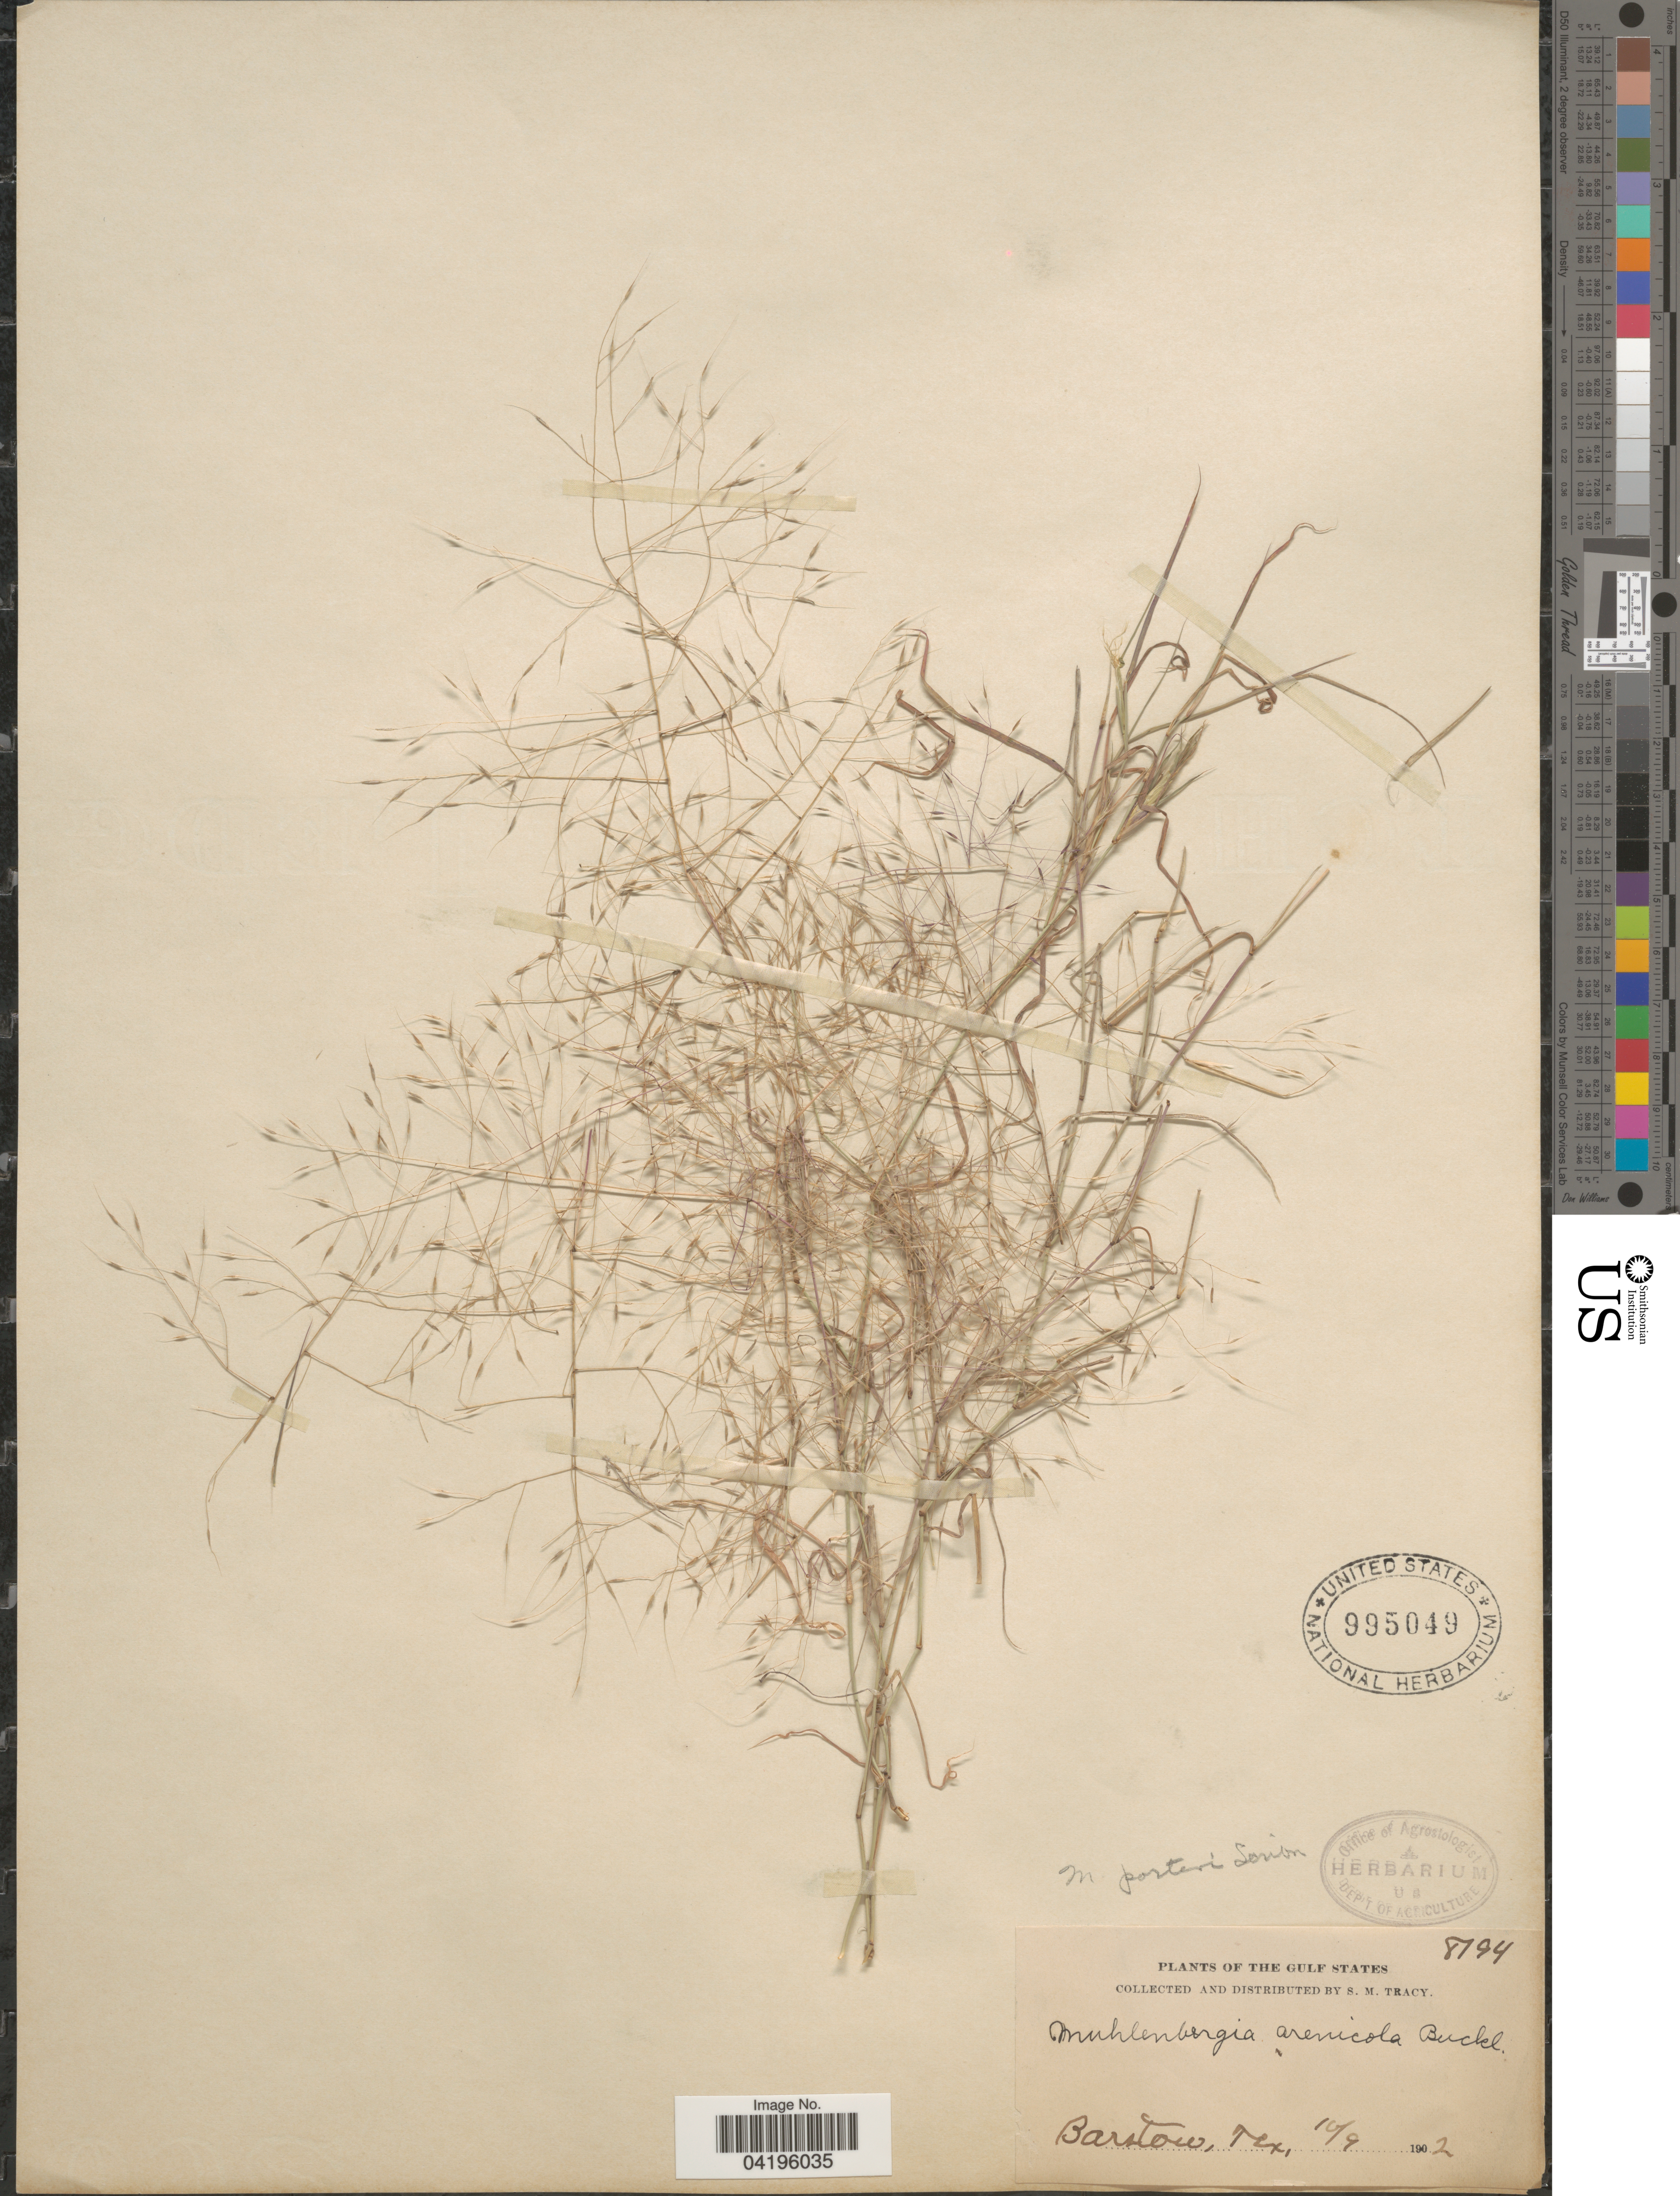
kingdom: Plantae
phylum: Tracheophyta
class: Liliopsida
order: Poales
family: Poaceae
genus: Muhlenbergia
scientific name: Muhlenbergia porteri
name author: Scribn. in W.J. Beal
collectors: S. M. Tracy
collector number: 8194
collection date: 1902-10-09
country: United States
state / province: Texas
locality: Gulf States. Barstow.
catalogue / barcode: US 995049